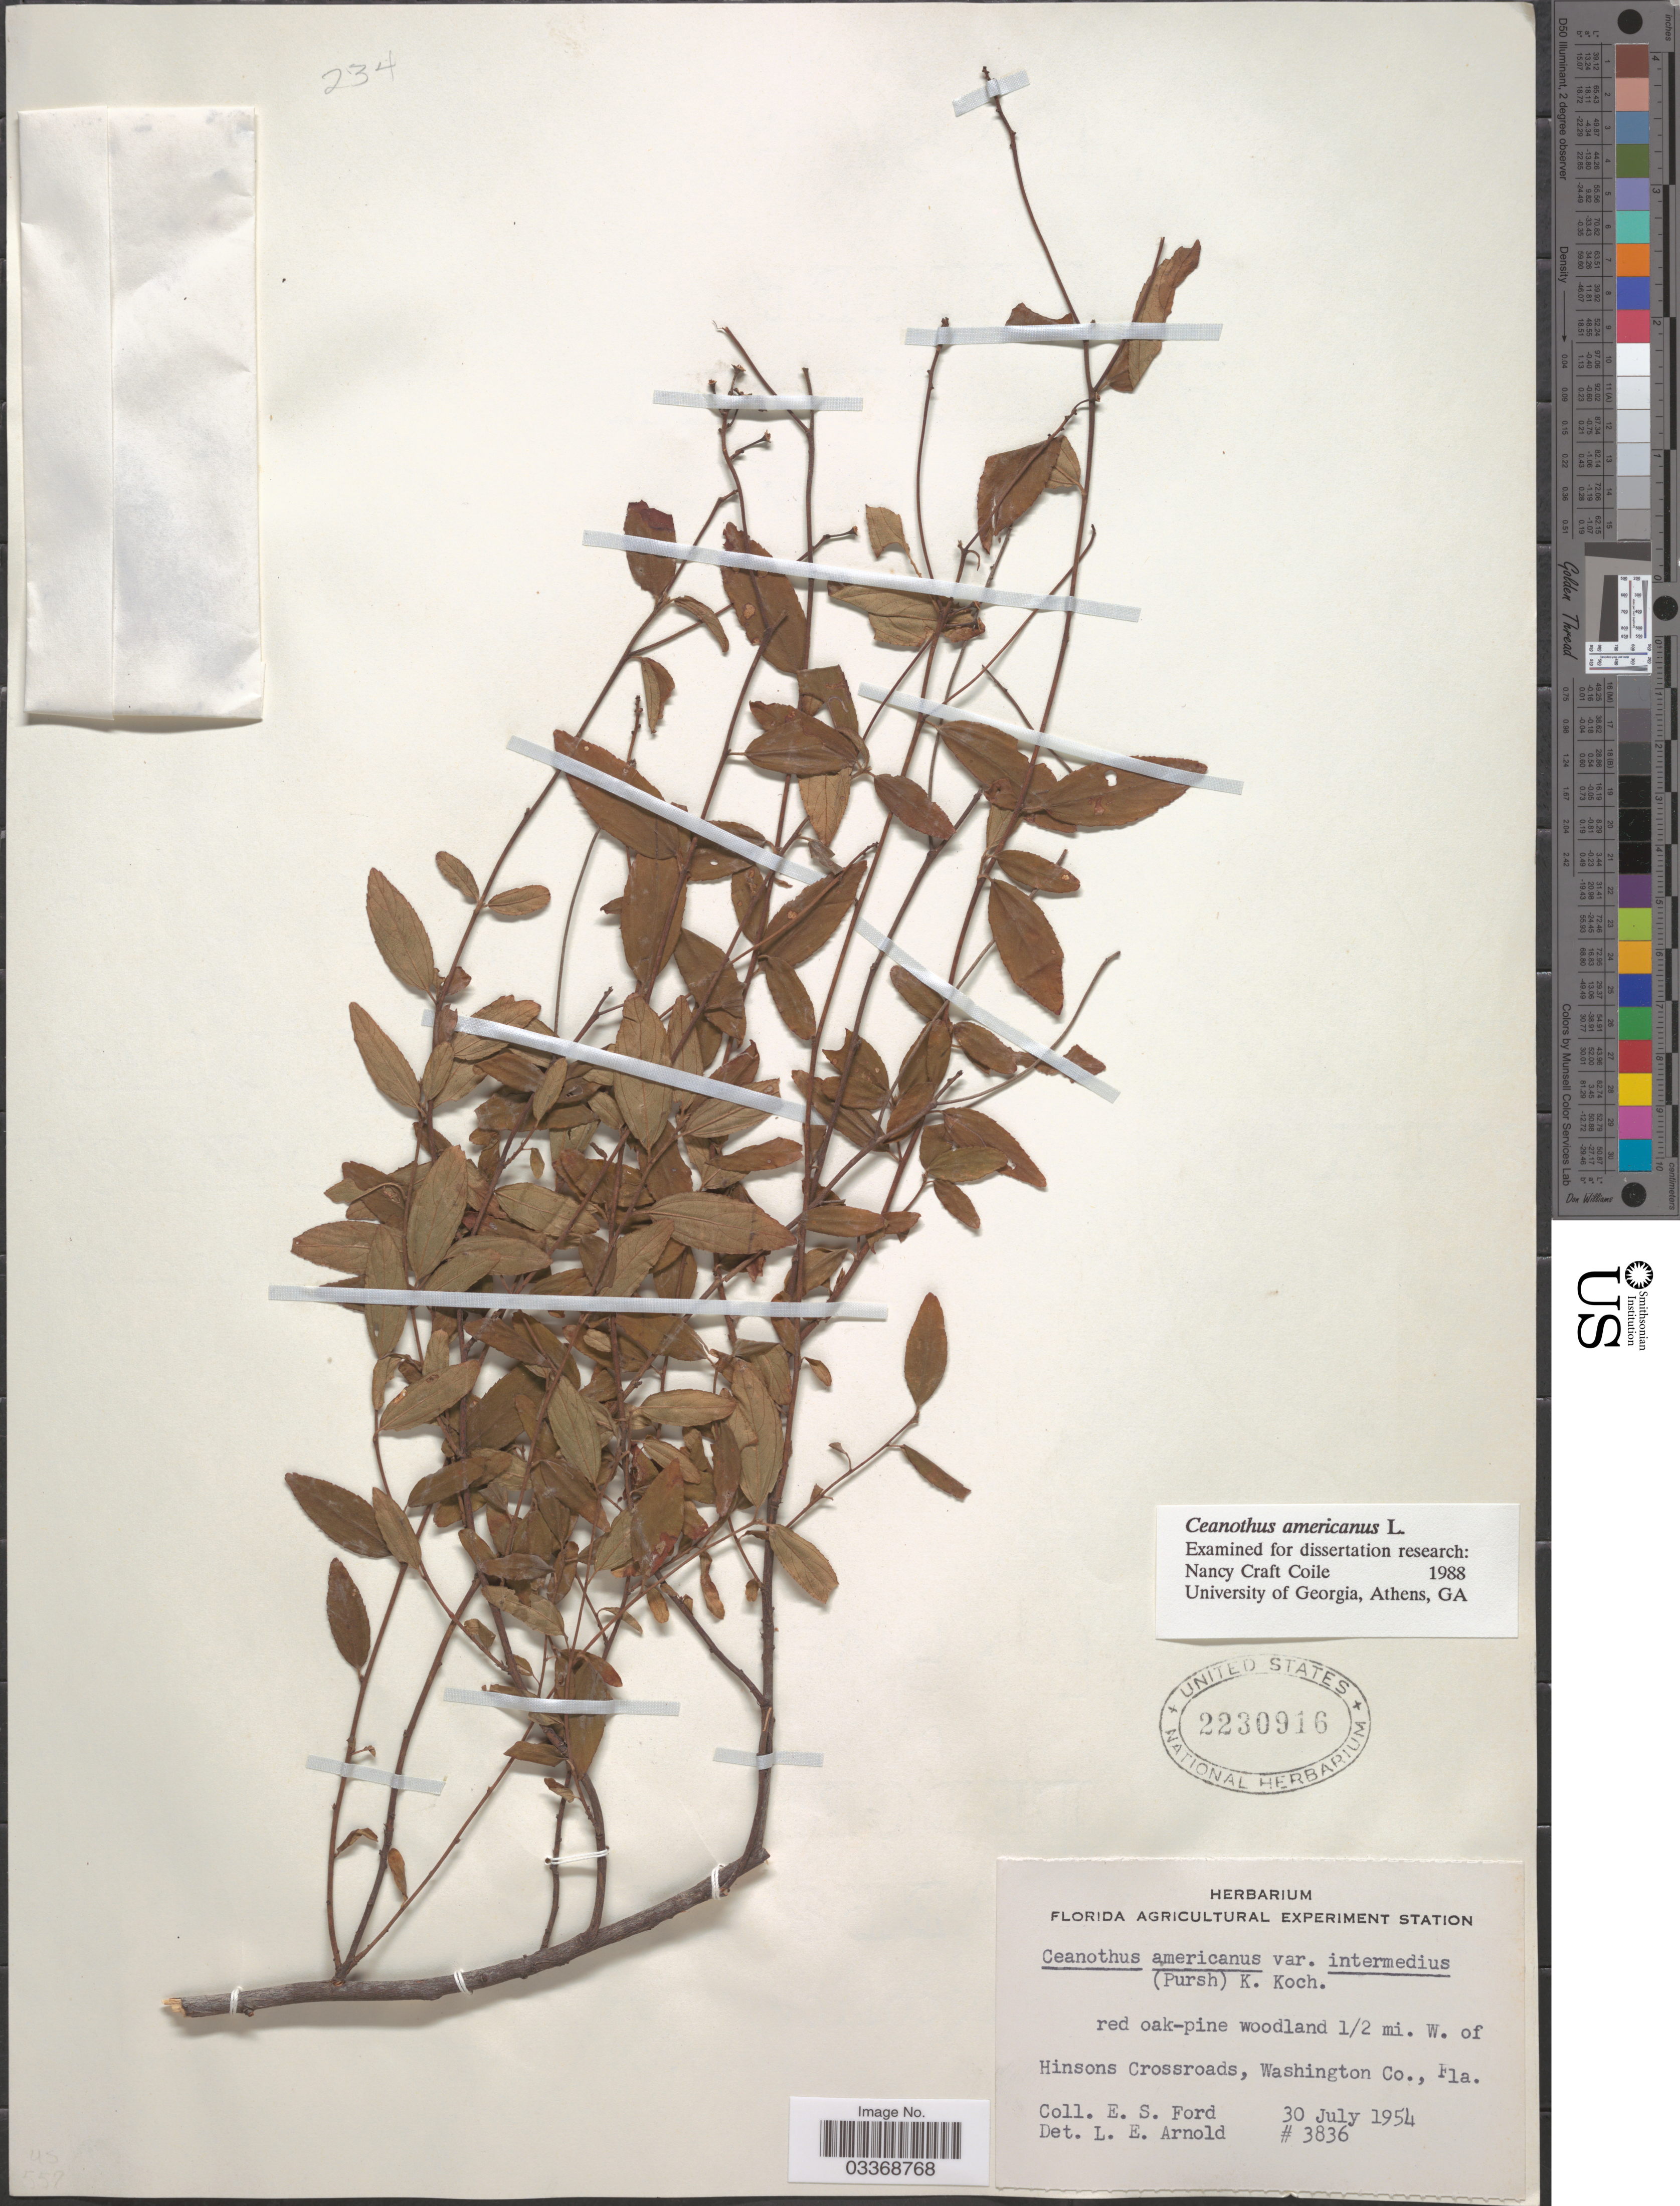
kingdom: Plantae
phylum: Tracheophyta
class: Magnoliopsida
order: Rosales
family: Rhamnaceae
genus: Ceanothus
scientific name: Ceanothus americanus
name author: L.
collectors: E. Ford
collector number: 3836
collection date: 1954-07-30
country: United States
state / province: Florida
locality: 1/2 mi. W. of Hinsons Crossroads, Washington Co.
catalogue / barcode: US 2230916